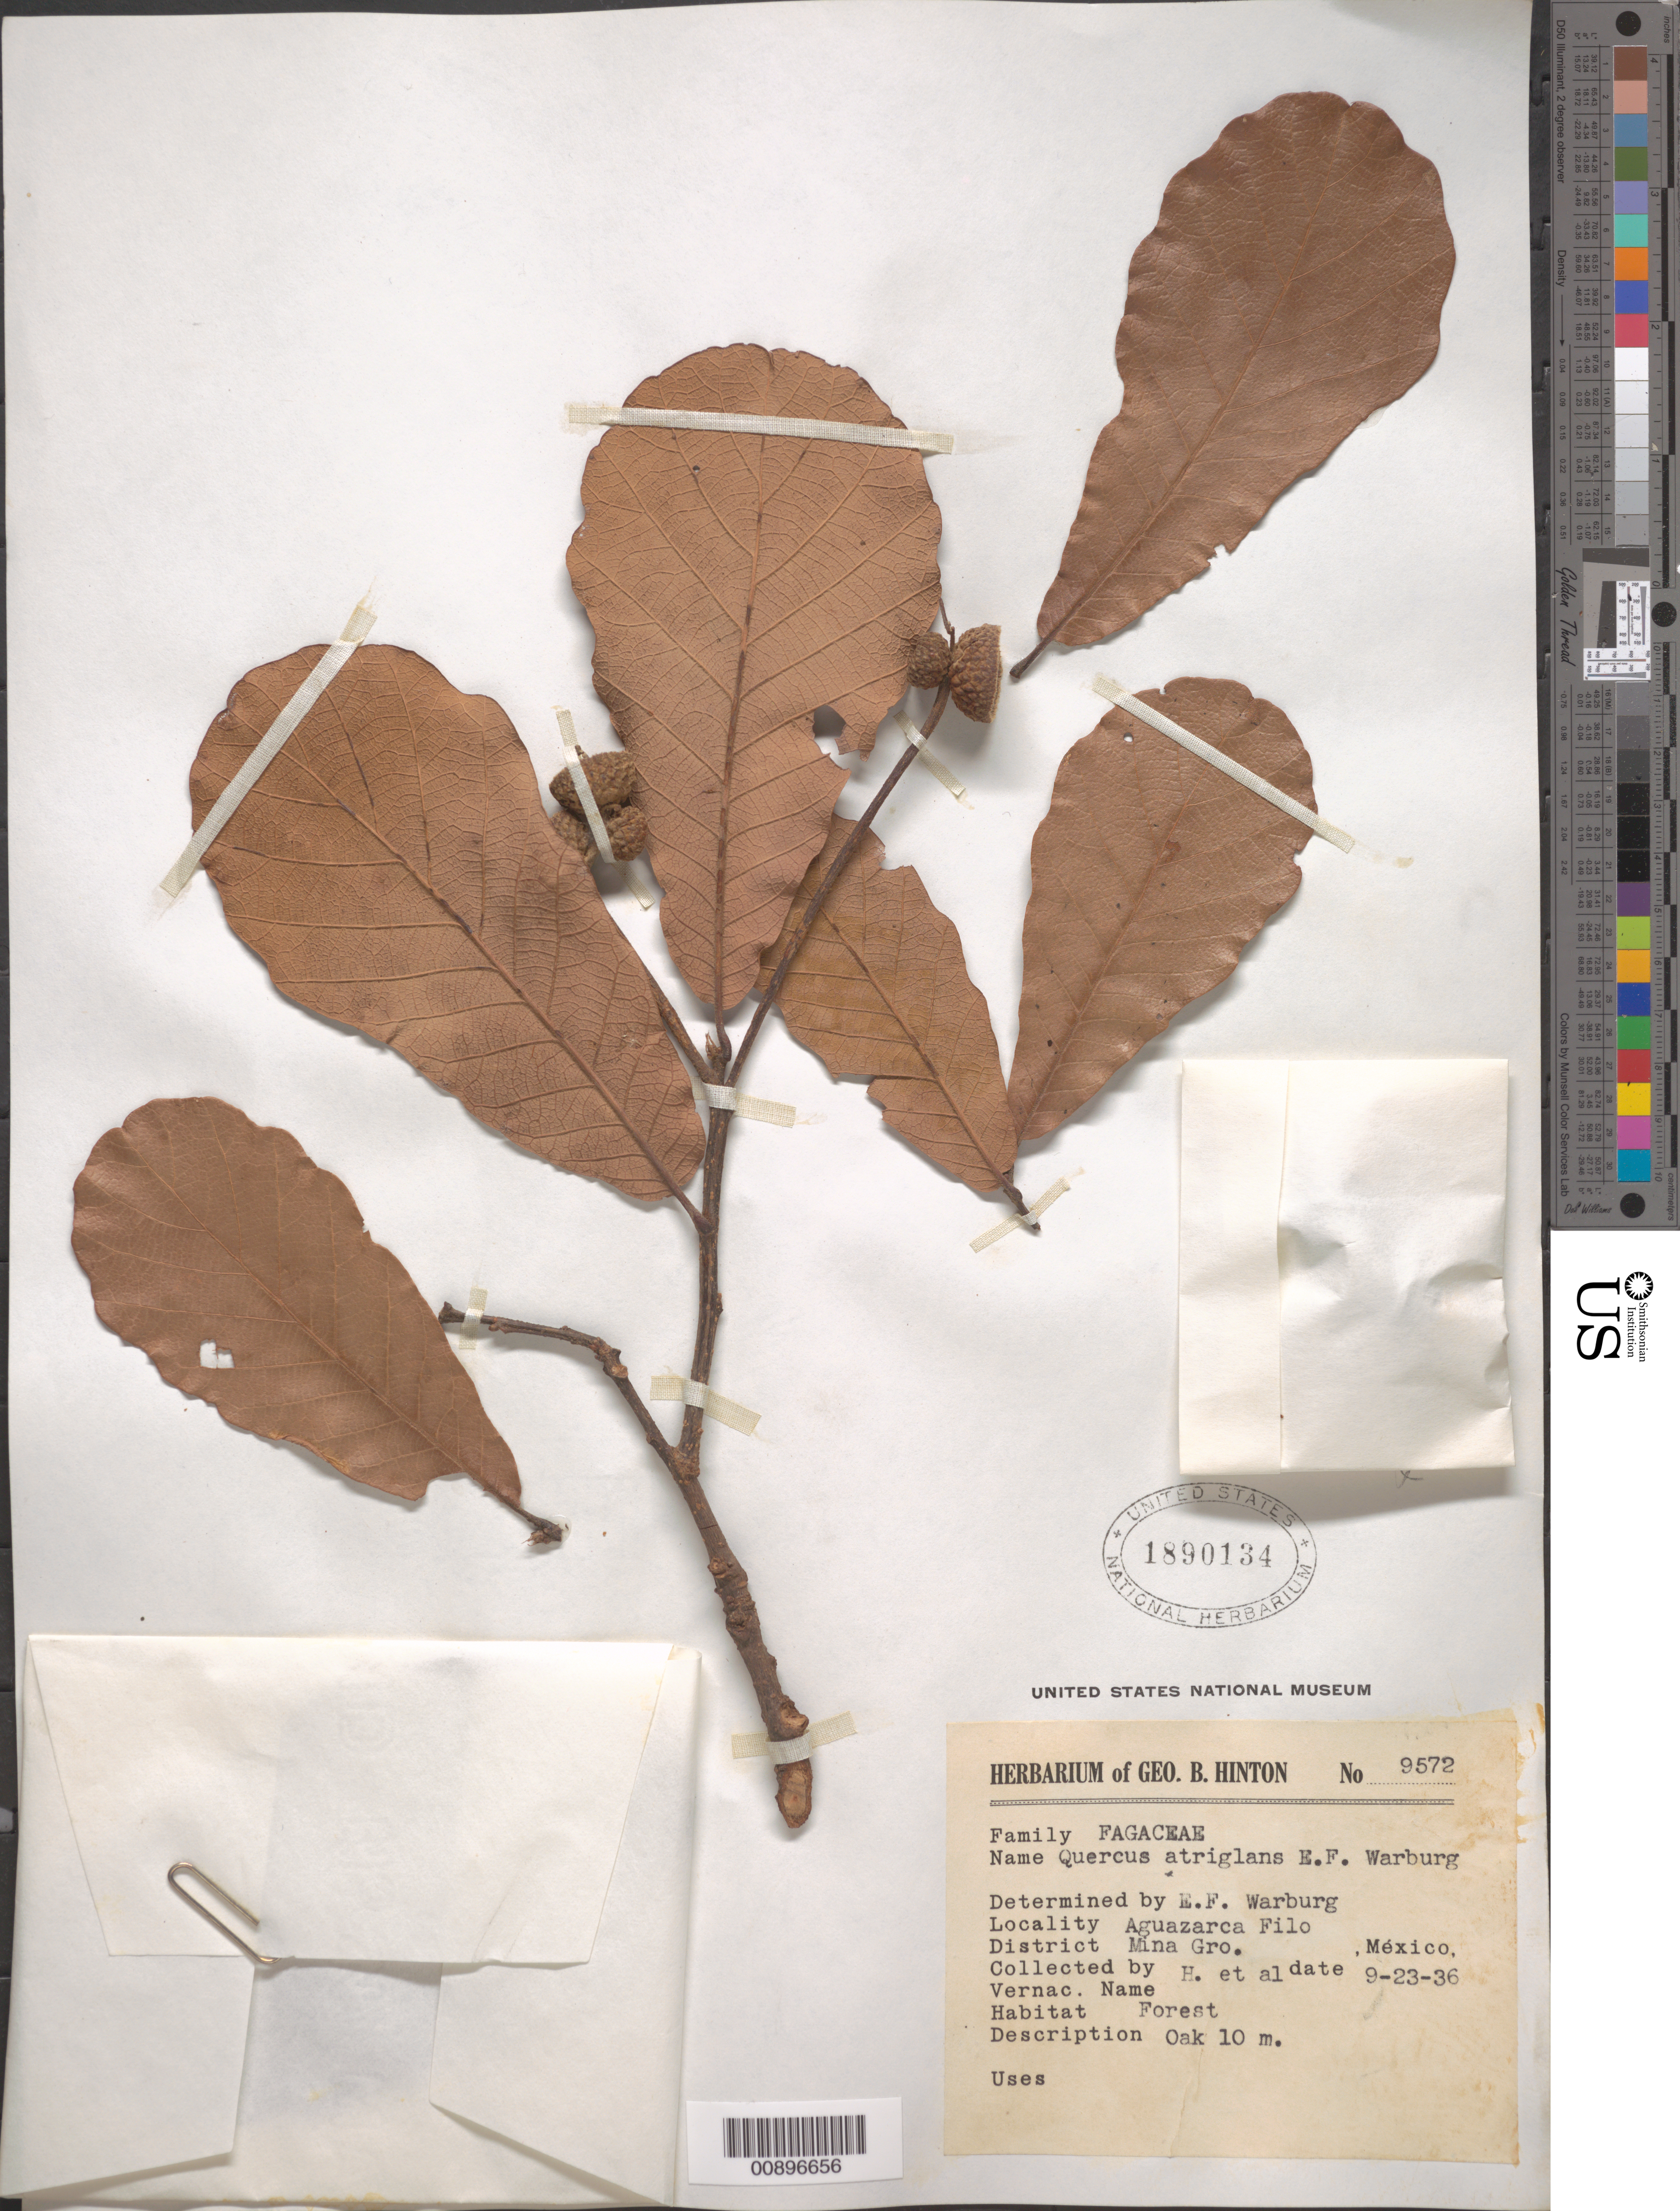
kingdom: Plantae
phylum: Tracheophyta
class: Magnoliopsida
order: Fagales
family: Fagaceae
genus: Quercus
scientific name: Quercus atriglans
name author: E.F. Warb.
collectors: G. B. Hinton & et al.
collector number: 9572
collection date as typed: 23 Sep 1936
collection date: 1936-09-23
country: Mexico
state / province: Guerrero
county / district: Mina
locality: Aguazarca Filo, District Mina, Gro.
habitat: Forest.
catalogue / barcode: US 1890134